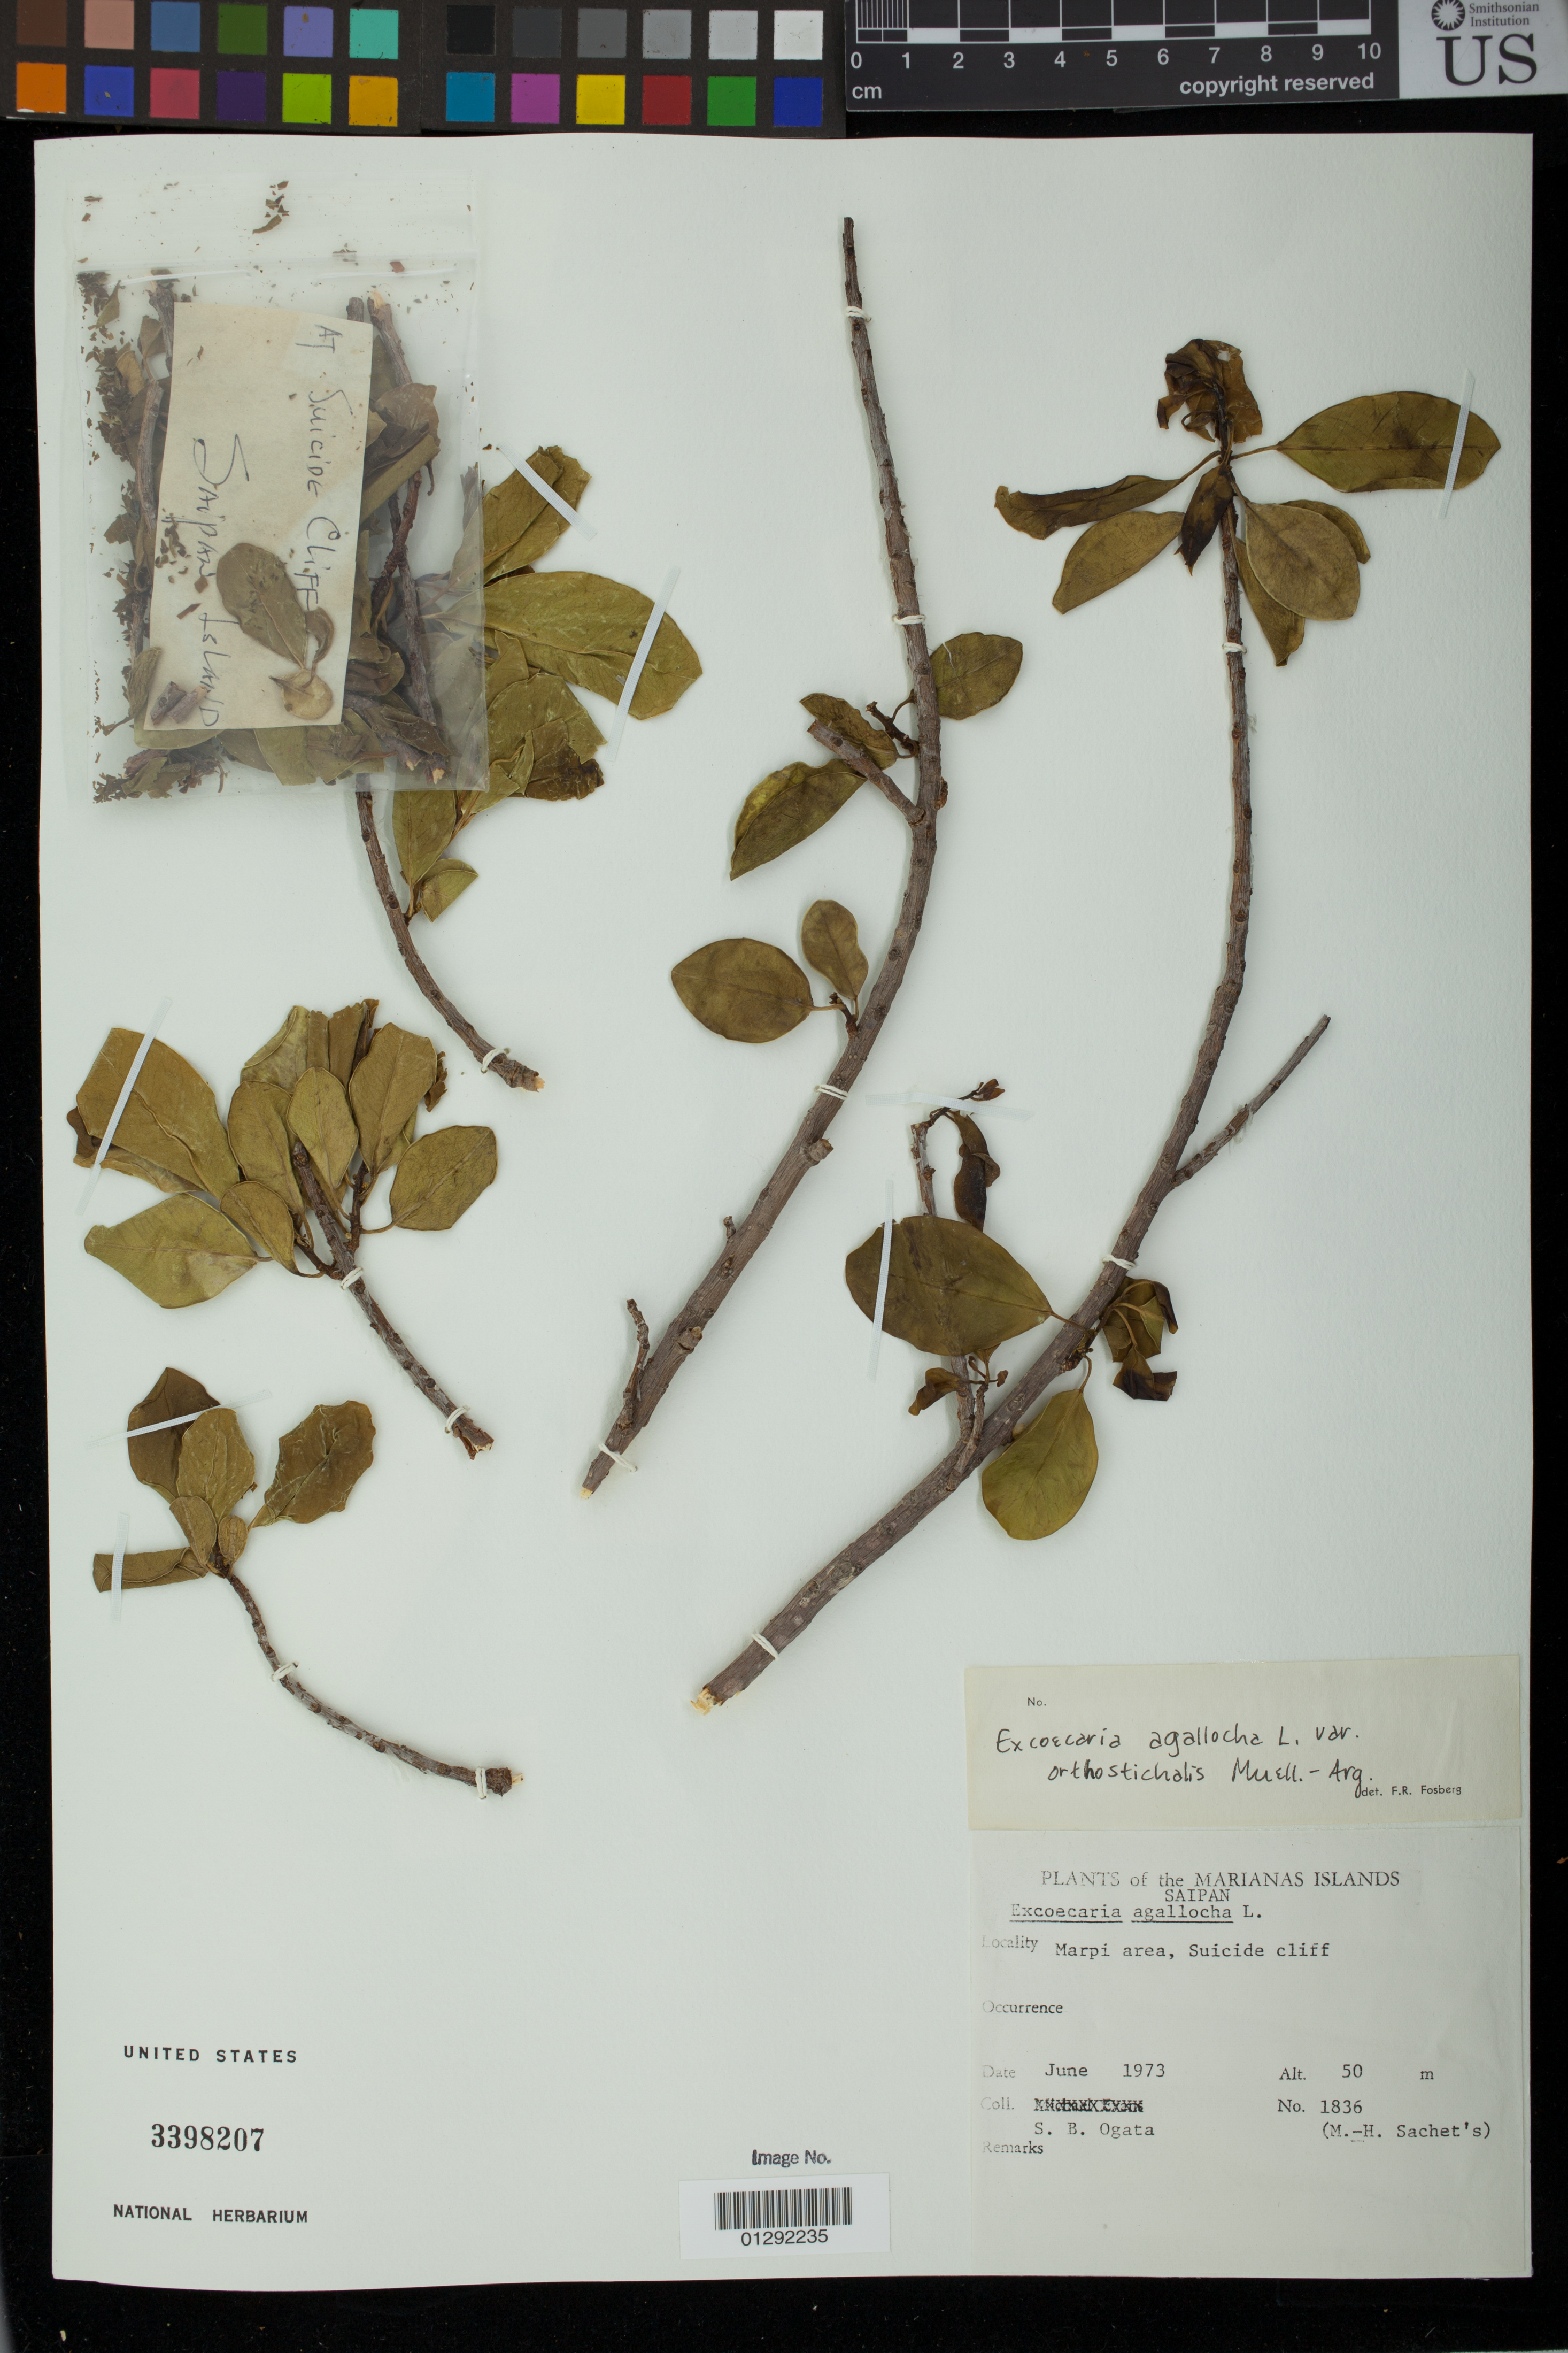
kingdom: Plantae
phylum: Tracheophyta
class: Magnoliopsida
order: Malpighiales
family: Euphorbiaceae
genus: Excoecaria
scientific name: Excoecaria agallocha var. orthostichalis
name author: Müll. Arg.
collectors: M.-H. Sachet & S. Ogata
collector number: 1836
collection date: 1973-06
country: Northern Mariana Islands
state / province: Saipan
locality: Marpi area, Suicide cliff.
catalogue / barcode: US 3398207